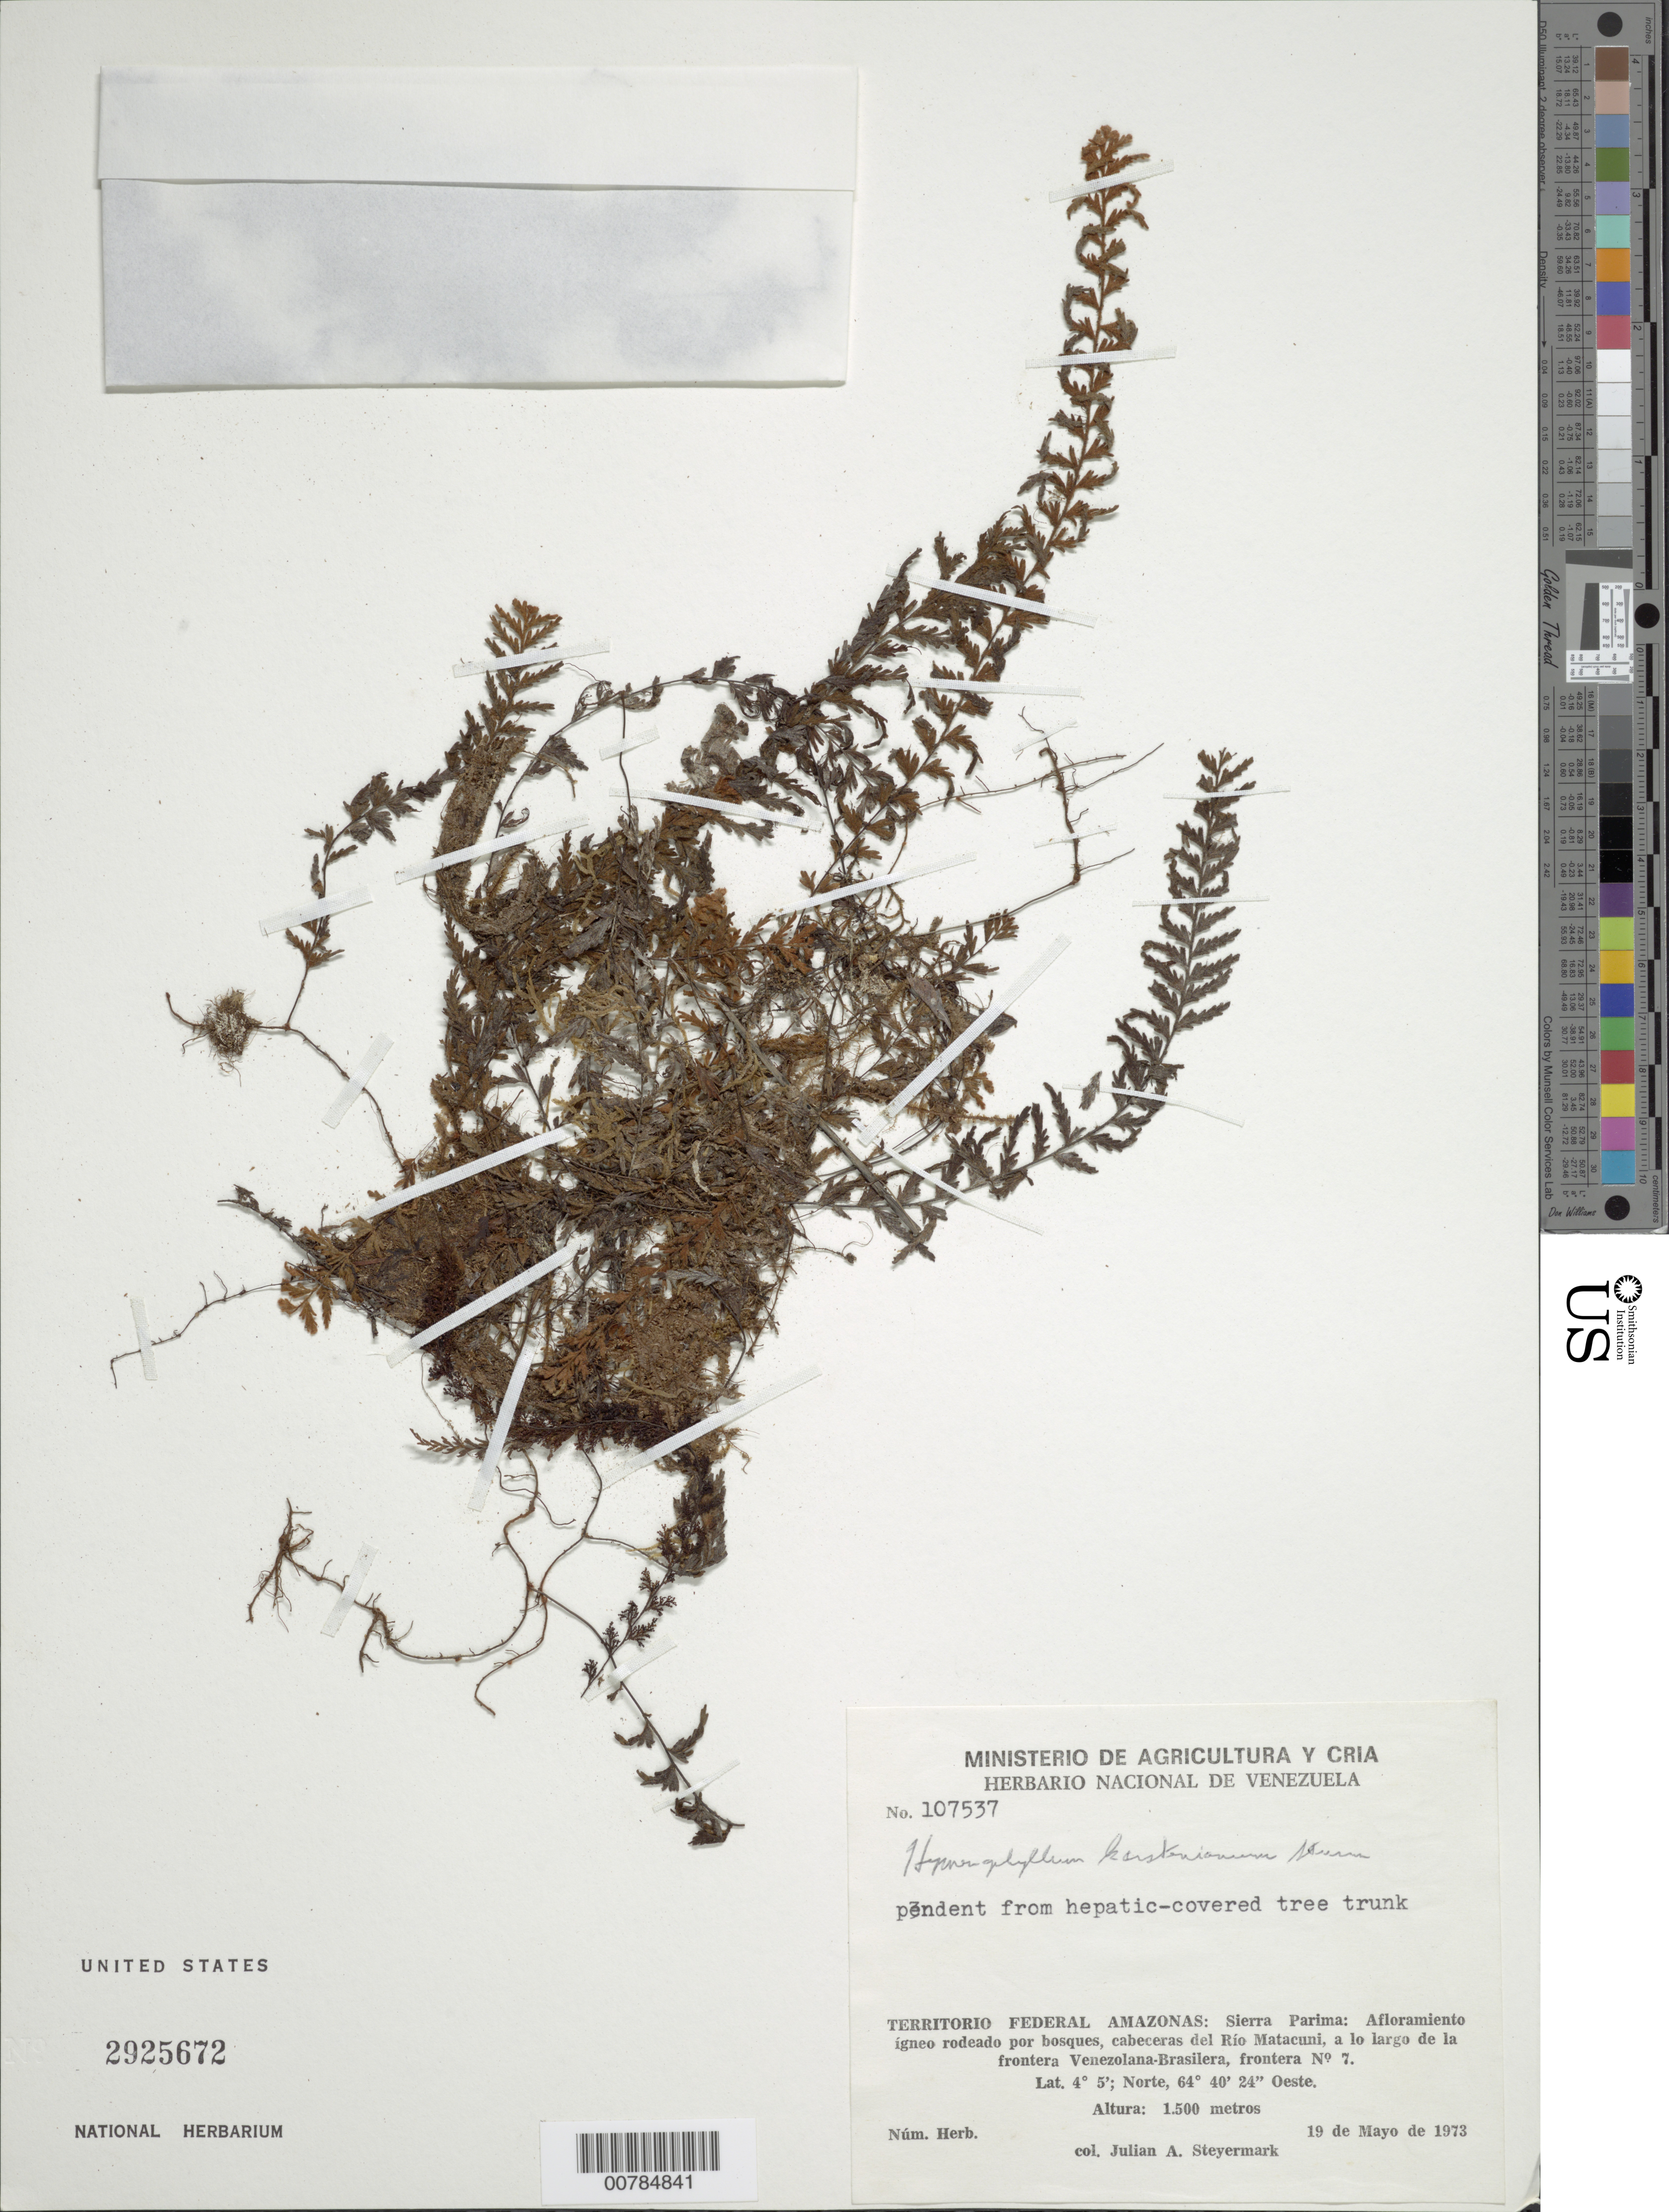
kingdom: Plantae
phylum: Tracheophyta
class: Polypodiopsida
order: Hymenophyllales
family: Hymenophyllaceae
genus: Hymenophyllum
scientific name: Hymenophyllum karstenianum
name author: J.W. Sturm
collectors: J. Steyermark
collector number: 107537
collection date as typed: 19-May-73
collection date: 1973-05-19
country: Venezuela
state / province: Amazonas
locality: Sierra Parima; cabecercas del Río Matacuni, along the border of Venezuela and Brasil. Frontera No. 7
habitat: Afloramiento igneo rodeado por bosques; from hepatic-covered tree trunk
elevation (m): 1500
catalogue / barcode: US 2925672